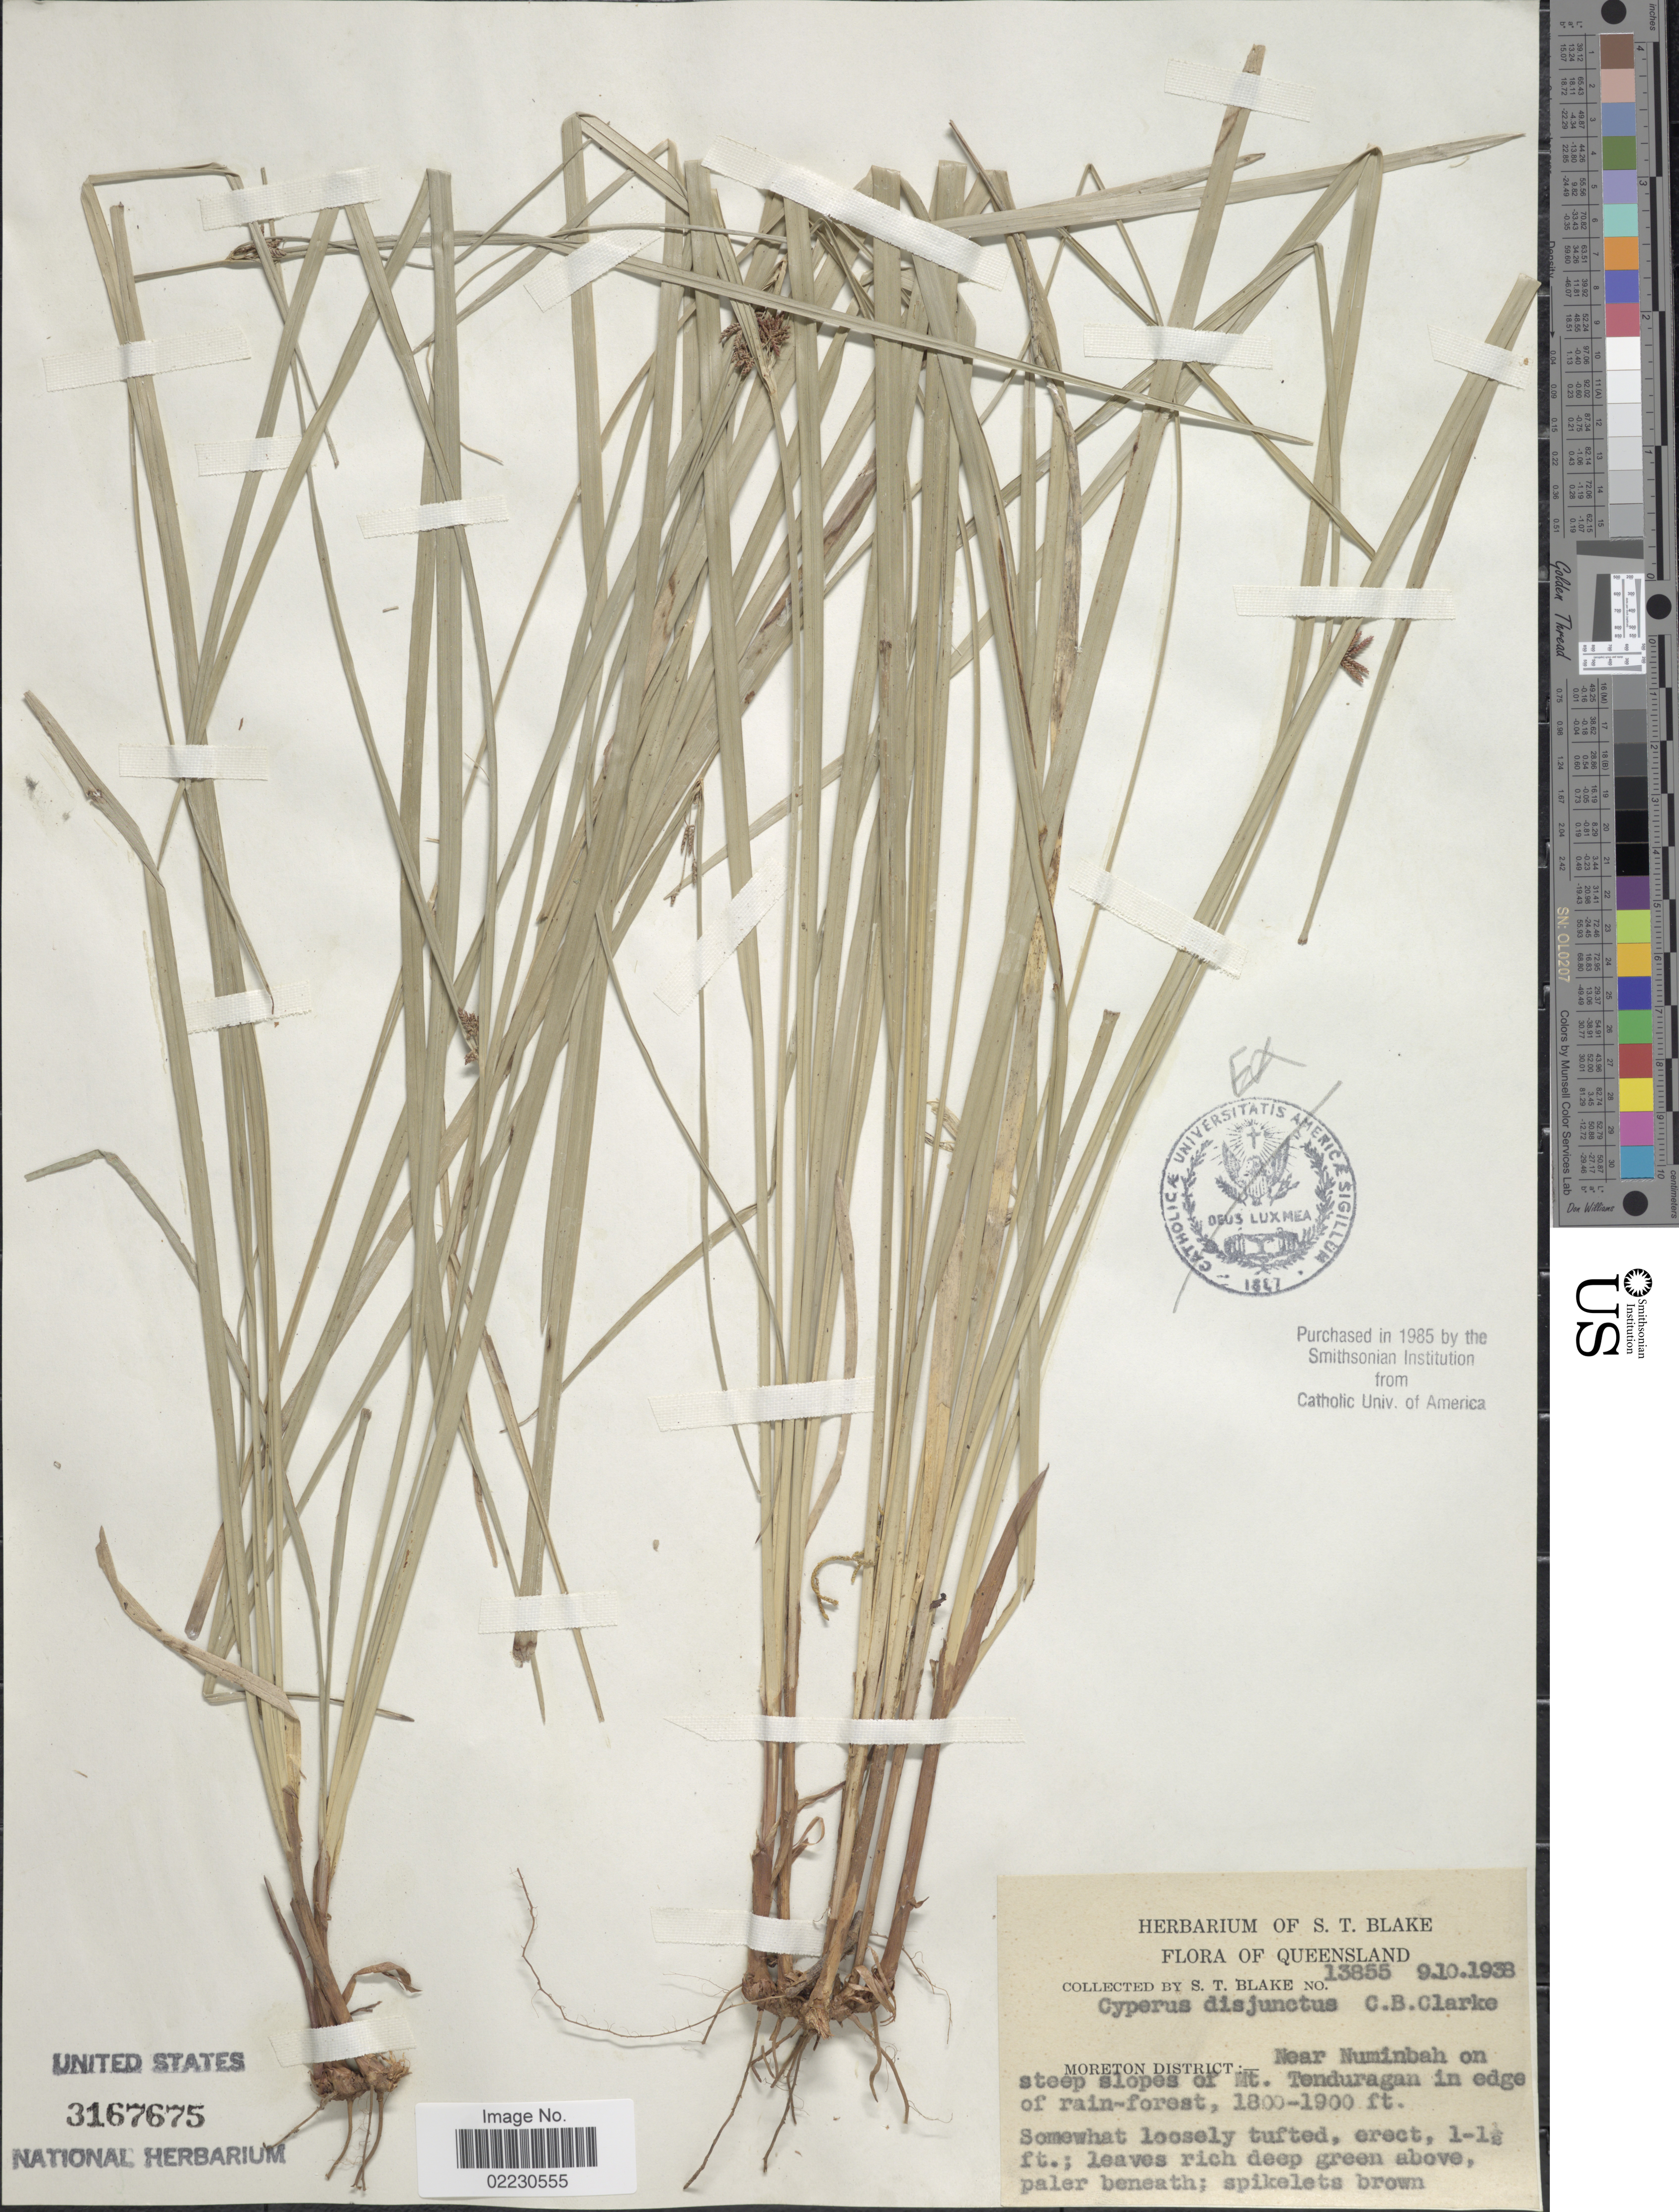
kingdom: Plantae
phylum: Tracheophyta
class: Liliopsida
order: Poales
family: Cyperaceae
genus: Cyperus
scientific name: Cyperus disjunctus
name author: C.B. Clarke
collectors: S. T. Blake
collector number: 13855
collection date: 1938-10-09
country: Australia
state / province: Queensland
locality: Moreton District:- Near Numinbah on steep slopes of Mt. Tenduragan in edge of rain-forest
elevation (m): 549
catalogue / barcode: US 3167675